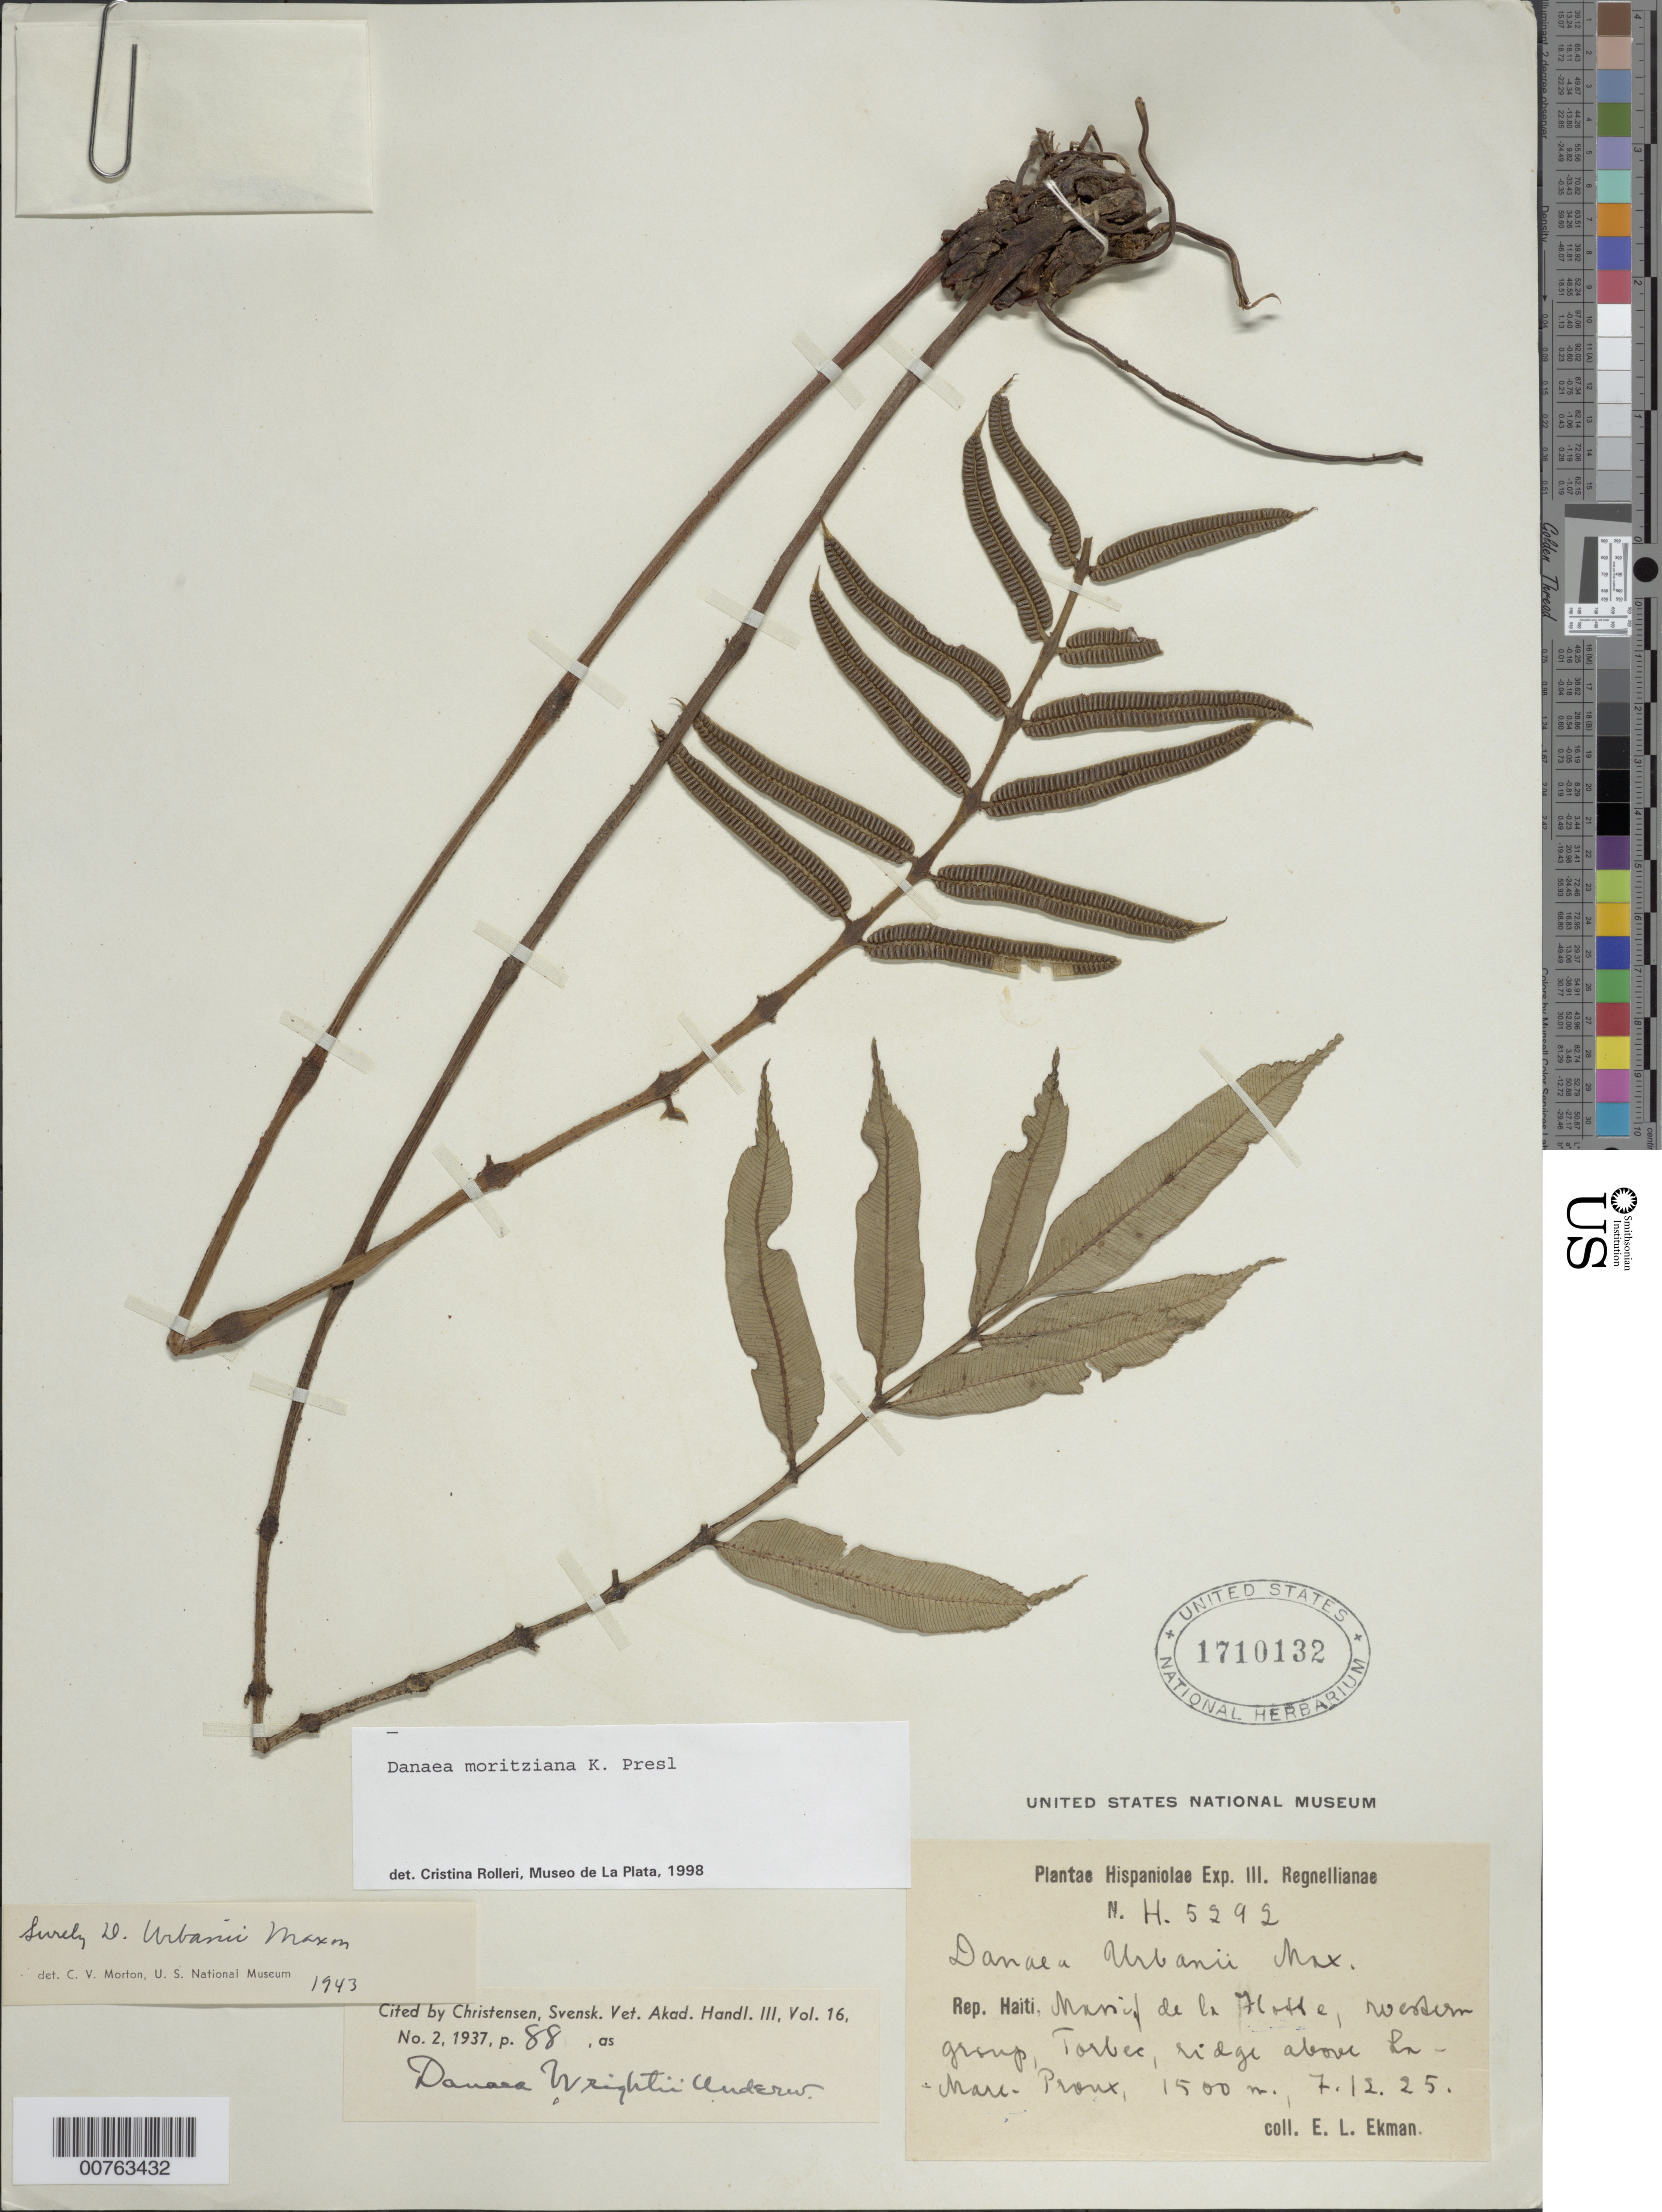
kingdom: Plantae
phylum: Tracheophyta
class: Polypodiopsida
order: Marattiales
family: Marattiaceae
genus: Danaea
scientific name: Danaea moritziana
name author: C. Presl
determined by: Rolleri, Cristina H.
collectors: E. L. Ekman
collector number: H 5292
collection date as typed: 07 Dec 1925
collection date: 1925-12-07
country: Haiti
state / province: Sud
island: Hispaniola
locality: Massif de la Hotte, western group, Torbec, ridge above La Mare-Proux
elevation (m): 1500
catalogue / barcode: US 1710132